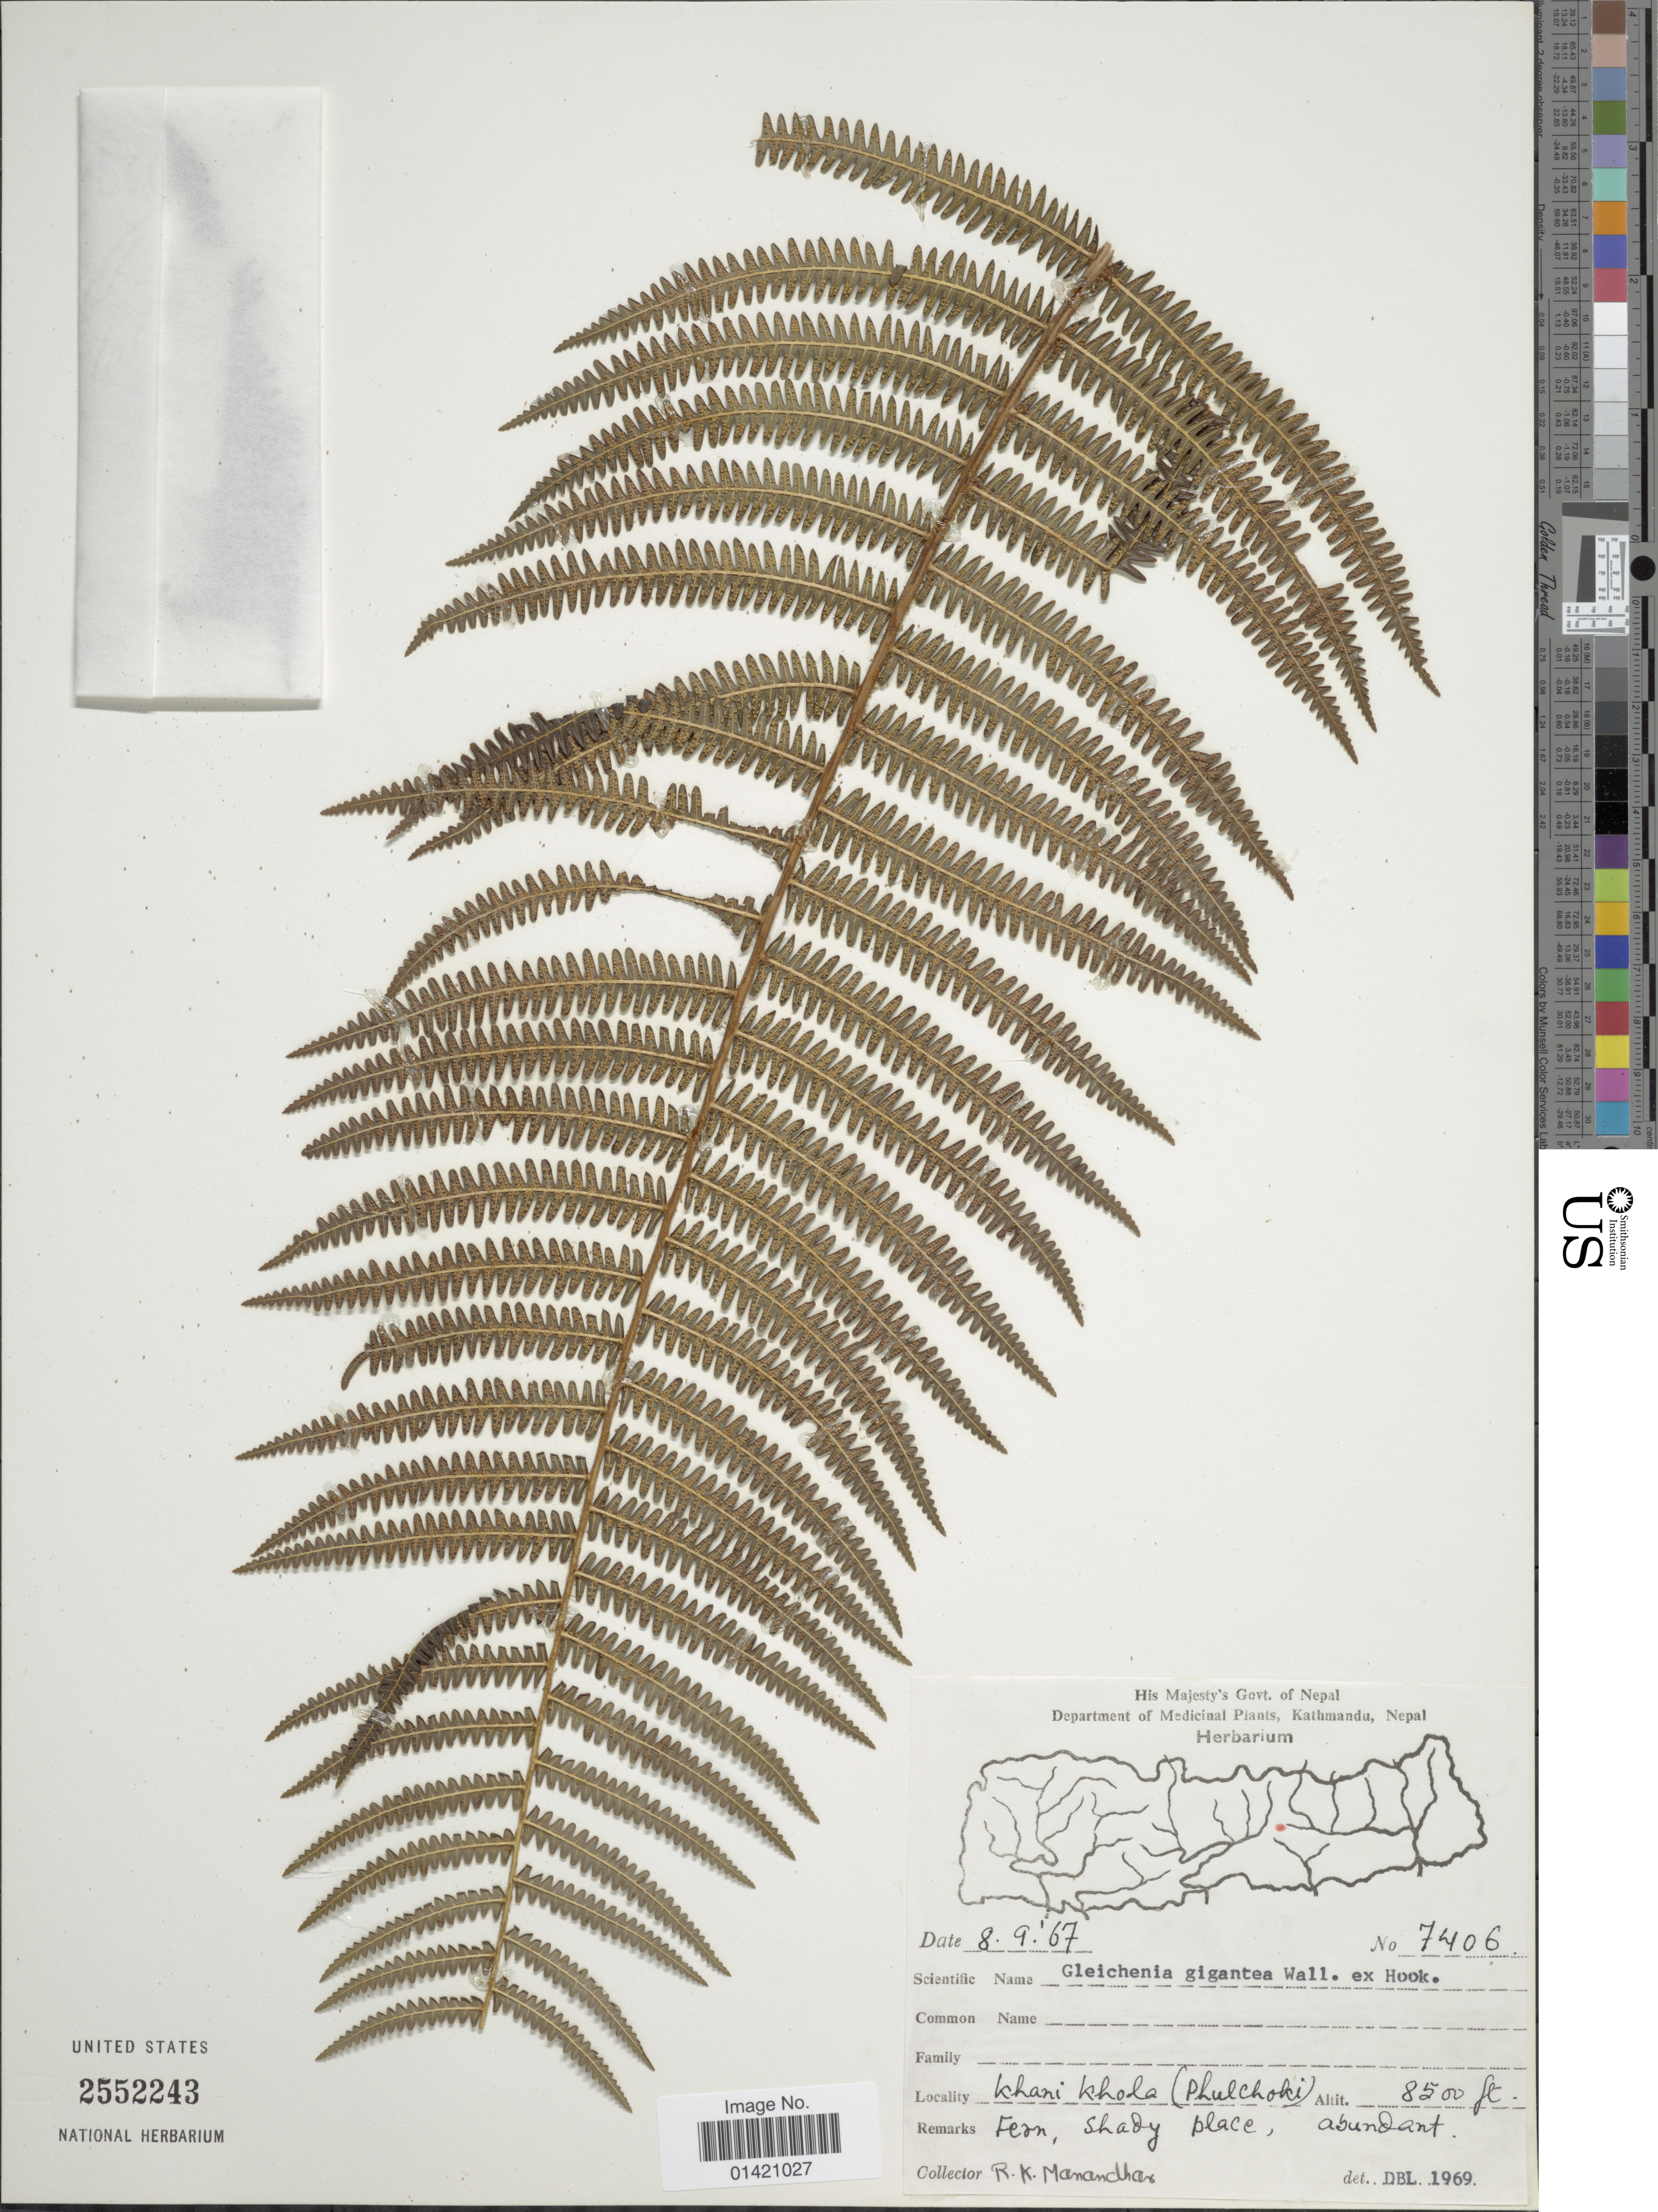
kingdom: Plantae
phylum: Tracheophyta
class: Polypodiopsida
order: Gleicheniales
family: Gleicheniaceae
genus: Diplopterygium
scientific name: Diplopterygium giganteum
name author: (Wall. ex Hook.) Nakai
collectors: R. Manandhar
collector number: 7406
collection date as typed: Transcribed d/m/y: 8/9/67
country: Nepal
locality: Khani Khola (Phulchoki). His Majesty's Govt. of Nepal. Department of Medicinal Planys, Kathmandu.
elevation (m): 2591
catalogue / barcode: US 2552243